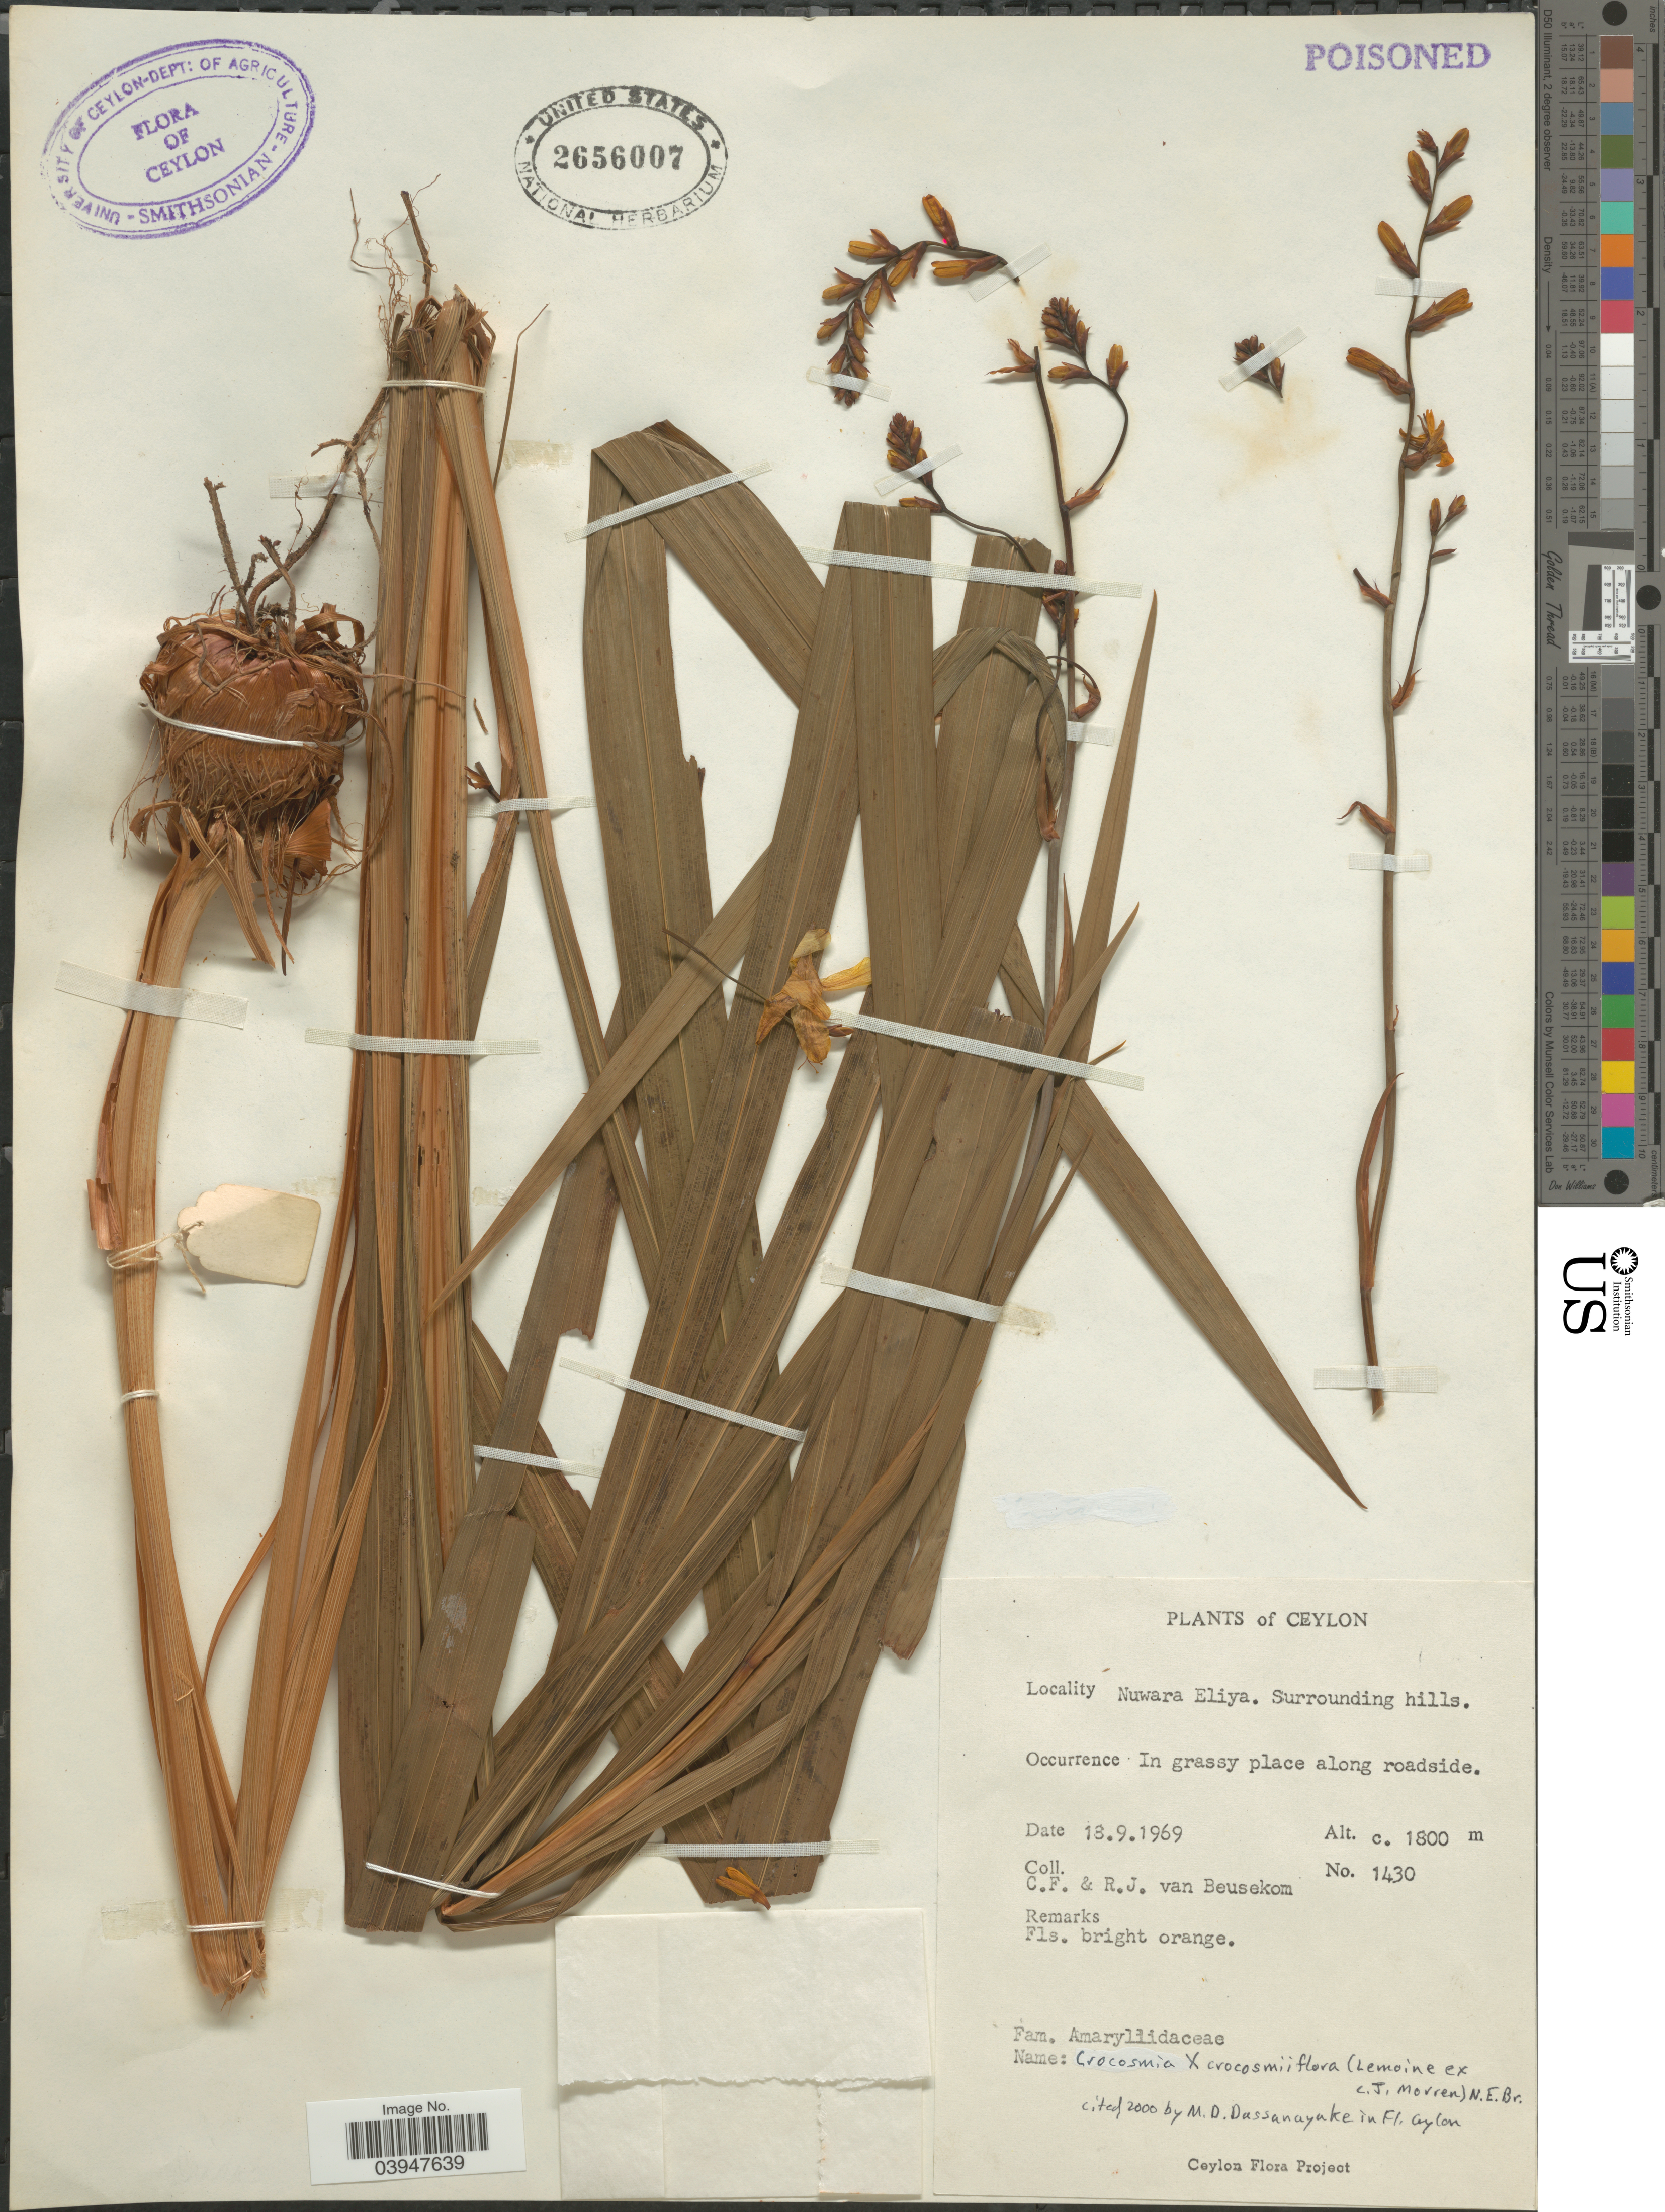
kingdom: Plantae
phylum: Tracheophyta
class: Liliopsida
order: Asparagales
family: Iridaceae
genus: Crocosmia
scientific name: Crocosmia x crocosmiiflora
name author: (Lemoine) N.E. Br.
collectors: C. F. Beusekom & R. Van Beusekom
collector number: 1430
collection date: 1969-09-13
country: Sri Lanka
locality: Ceylon. Nuwara Eliya. Surrounding hills.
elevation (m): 1800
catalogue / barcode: US 2656007